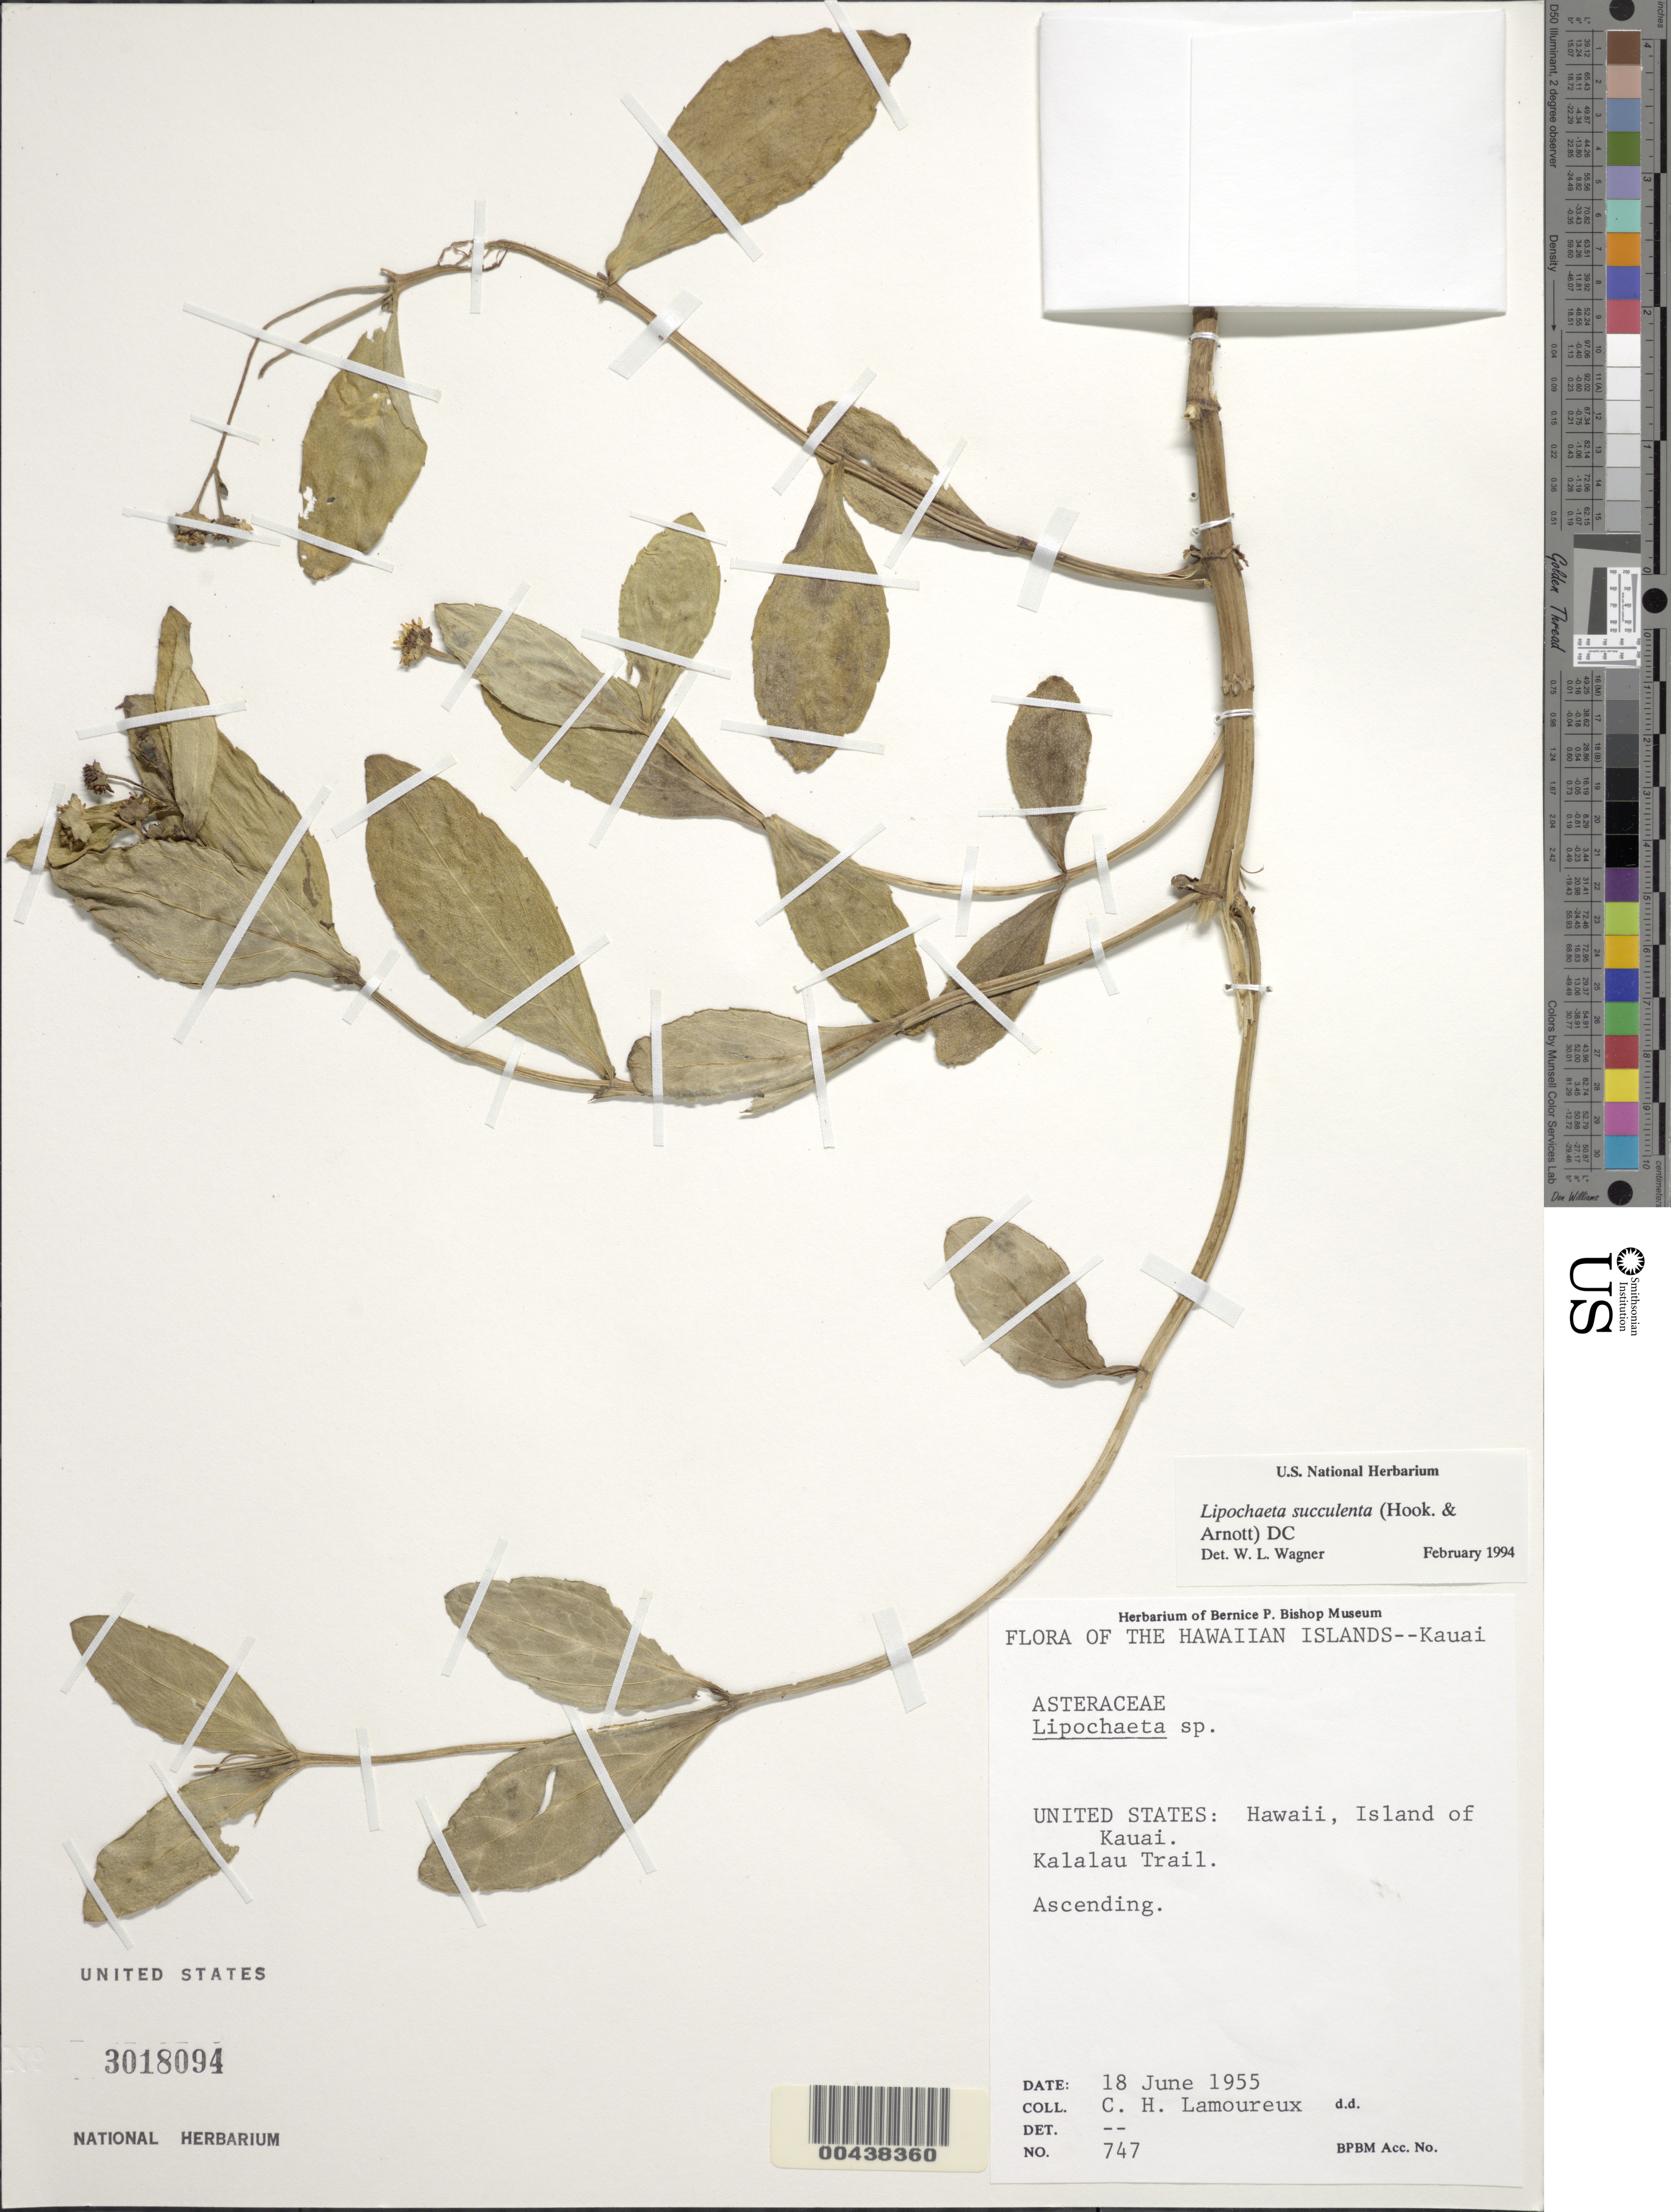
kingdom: Plantae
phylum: Tracheophyta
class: Magnoliopsida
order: Asterales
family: Asteraceae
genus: Lipochaeta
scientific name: Lipochaeta succulenta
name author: (Hook. & Arn.) DC.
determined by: Wagner, W. L., (BOT), Smithsonian Institution - National Museum of Natural History (UNITED STATES)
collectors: C. H. Lamoureux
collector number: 747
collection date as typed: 18 Jun 1955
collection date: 1955-06-18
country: United States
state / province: Hawaii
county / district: Kauai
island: Kaua'i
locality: Kalalau Trail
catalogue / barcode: US 3018094